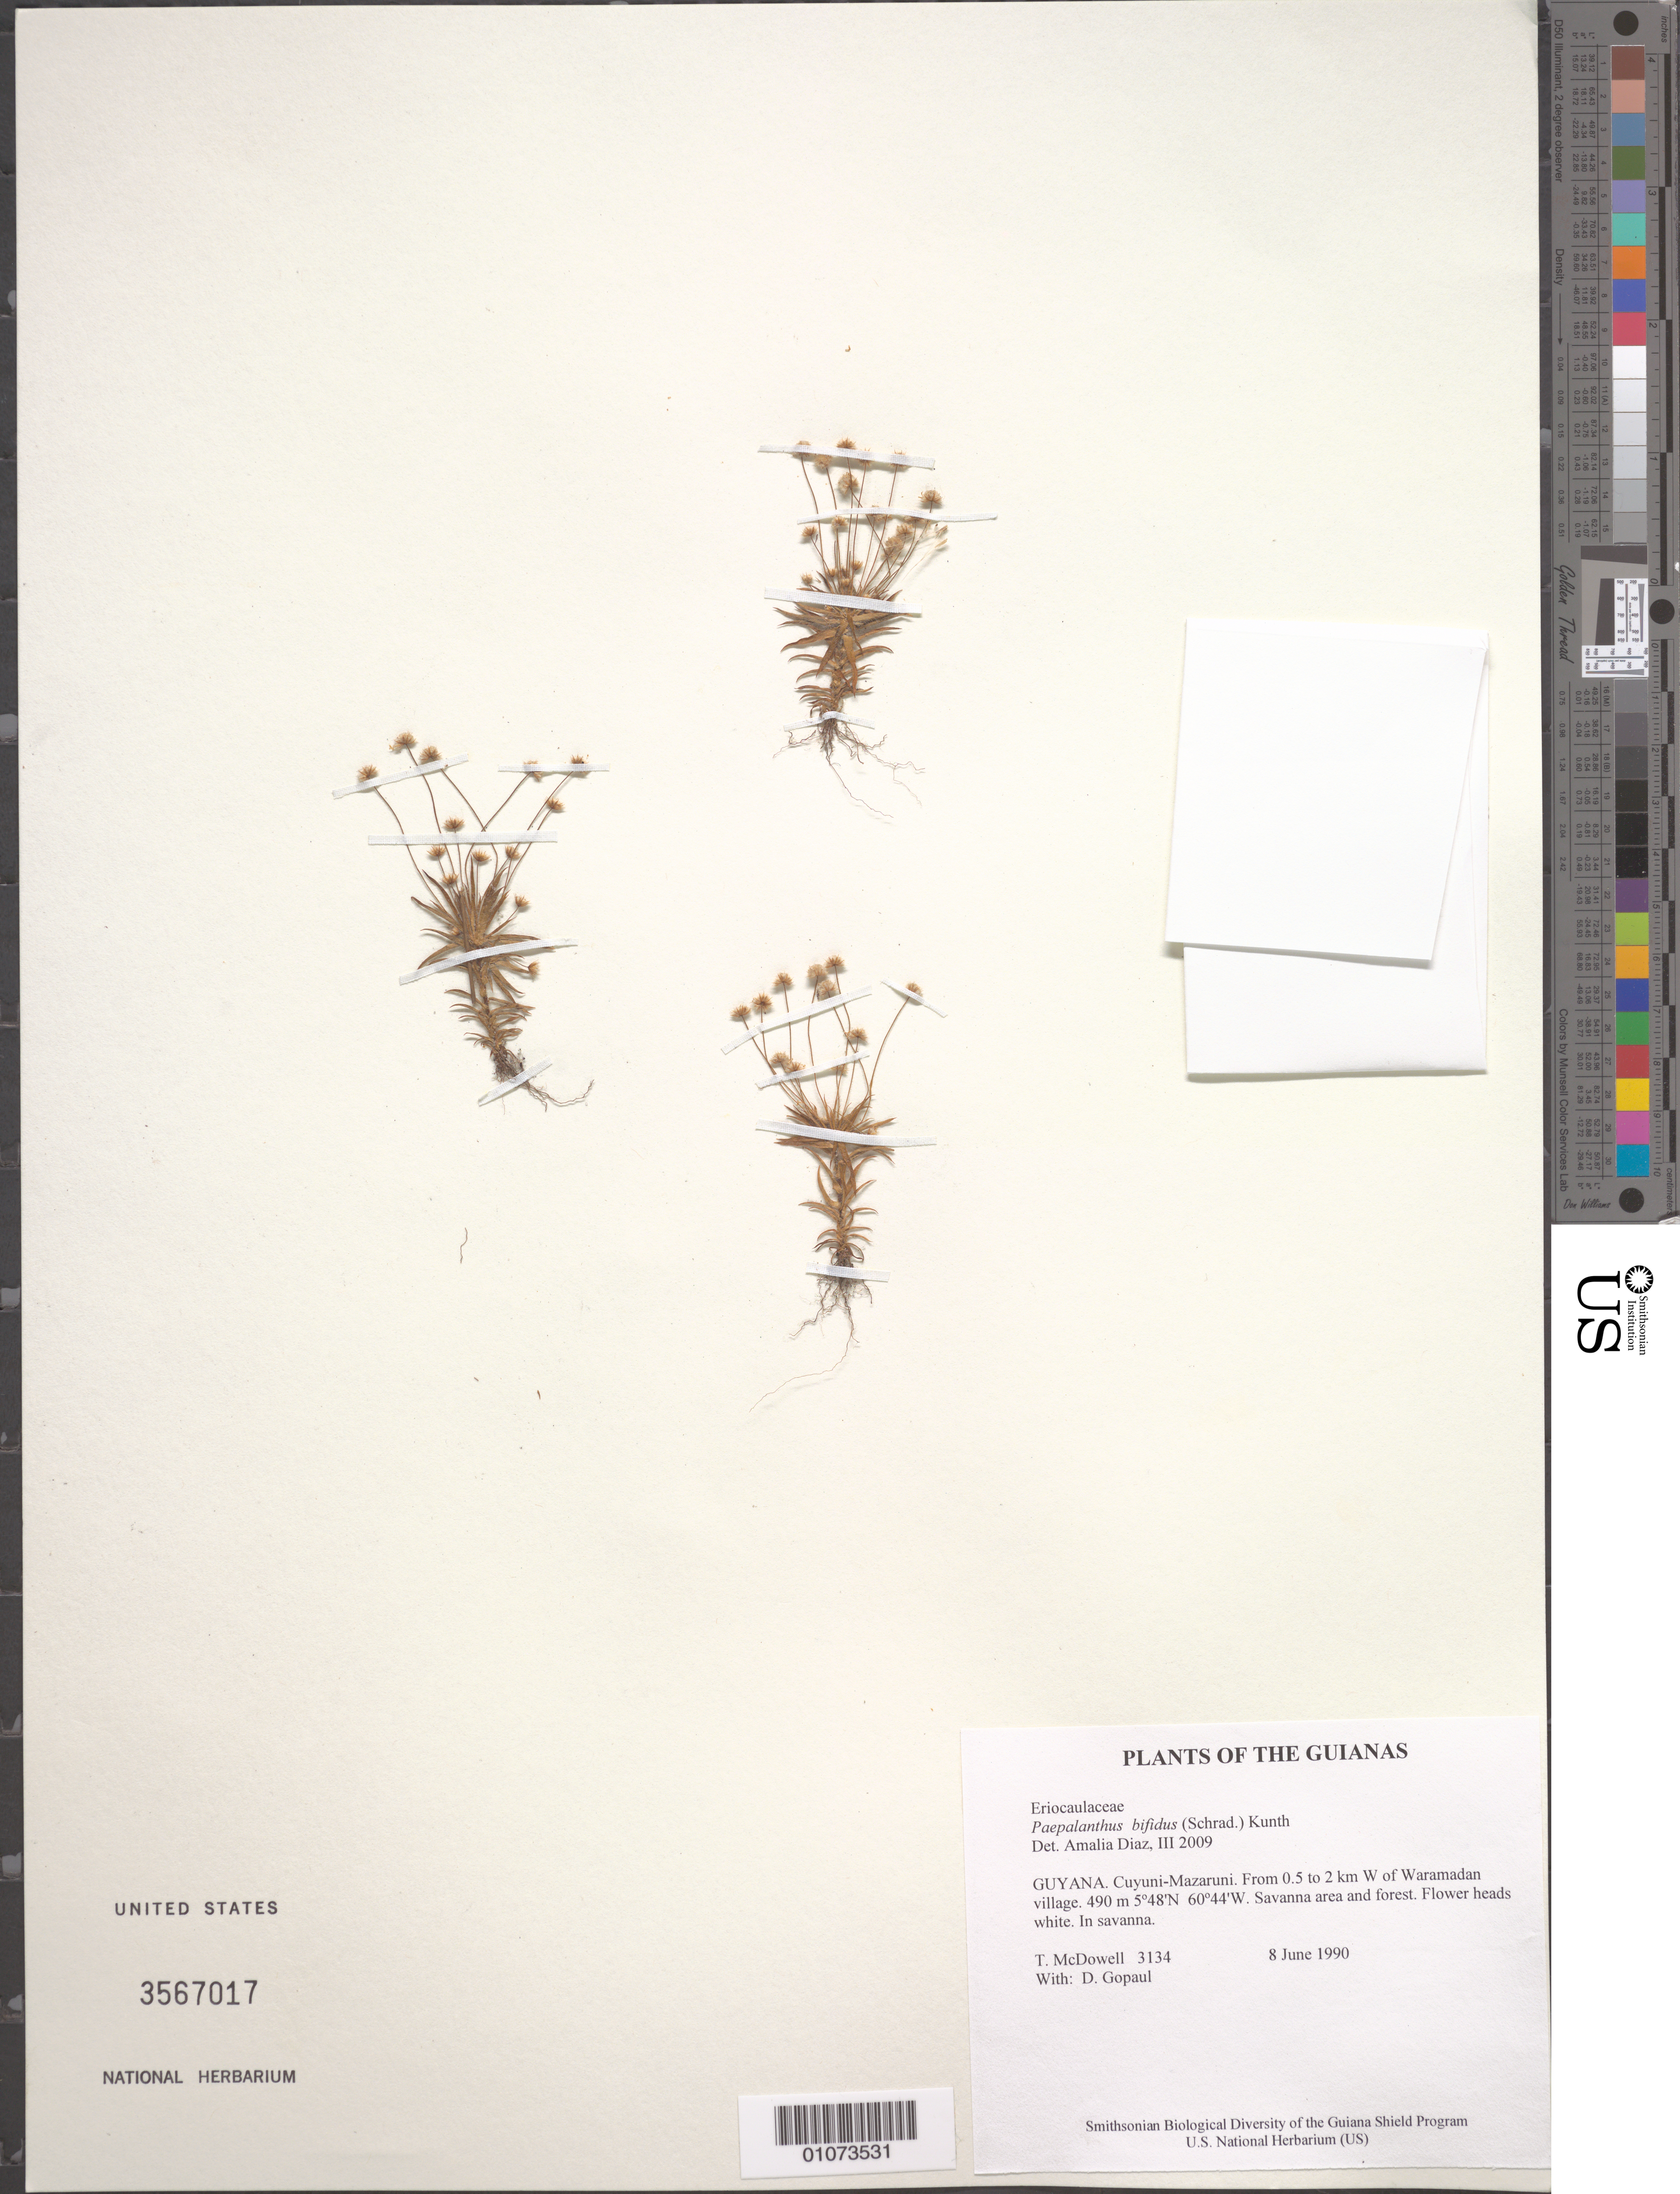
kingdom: Plantae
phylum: Tracheophyta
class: Liliopsida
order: Poales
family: Eriocaulaceae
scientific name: Giuliettia bifida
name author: (Schrad.) Andrino & Sano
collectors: T. McDowell & D. Gopaul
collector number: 3134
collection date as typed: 8 June 1990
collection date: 1990-06-08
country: Guyana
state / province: Cuyuni-Mazaruni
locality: From 0.5 to 2 km W of Waramadan village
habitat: Savanna area and forest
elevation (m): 490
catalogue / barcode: US 3567017